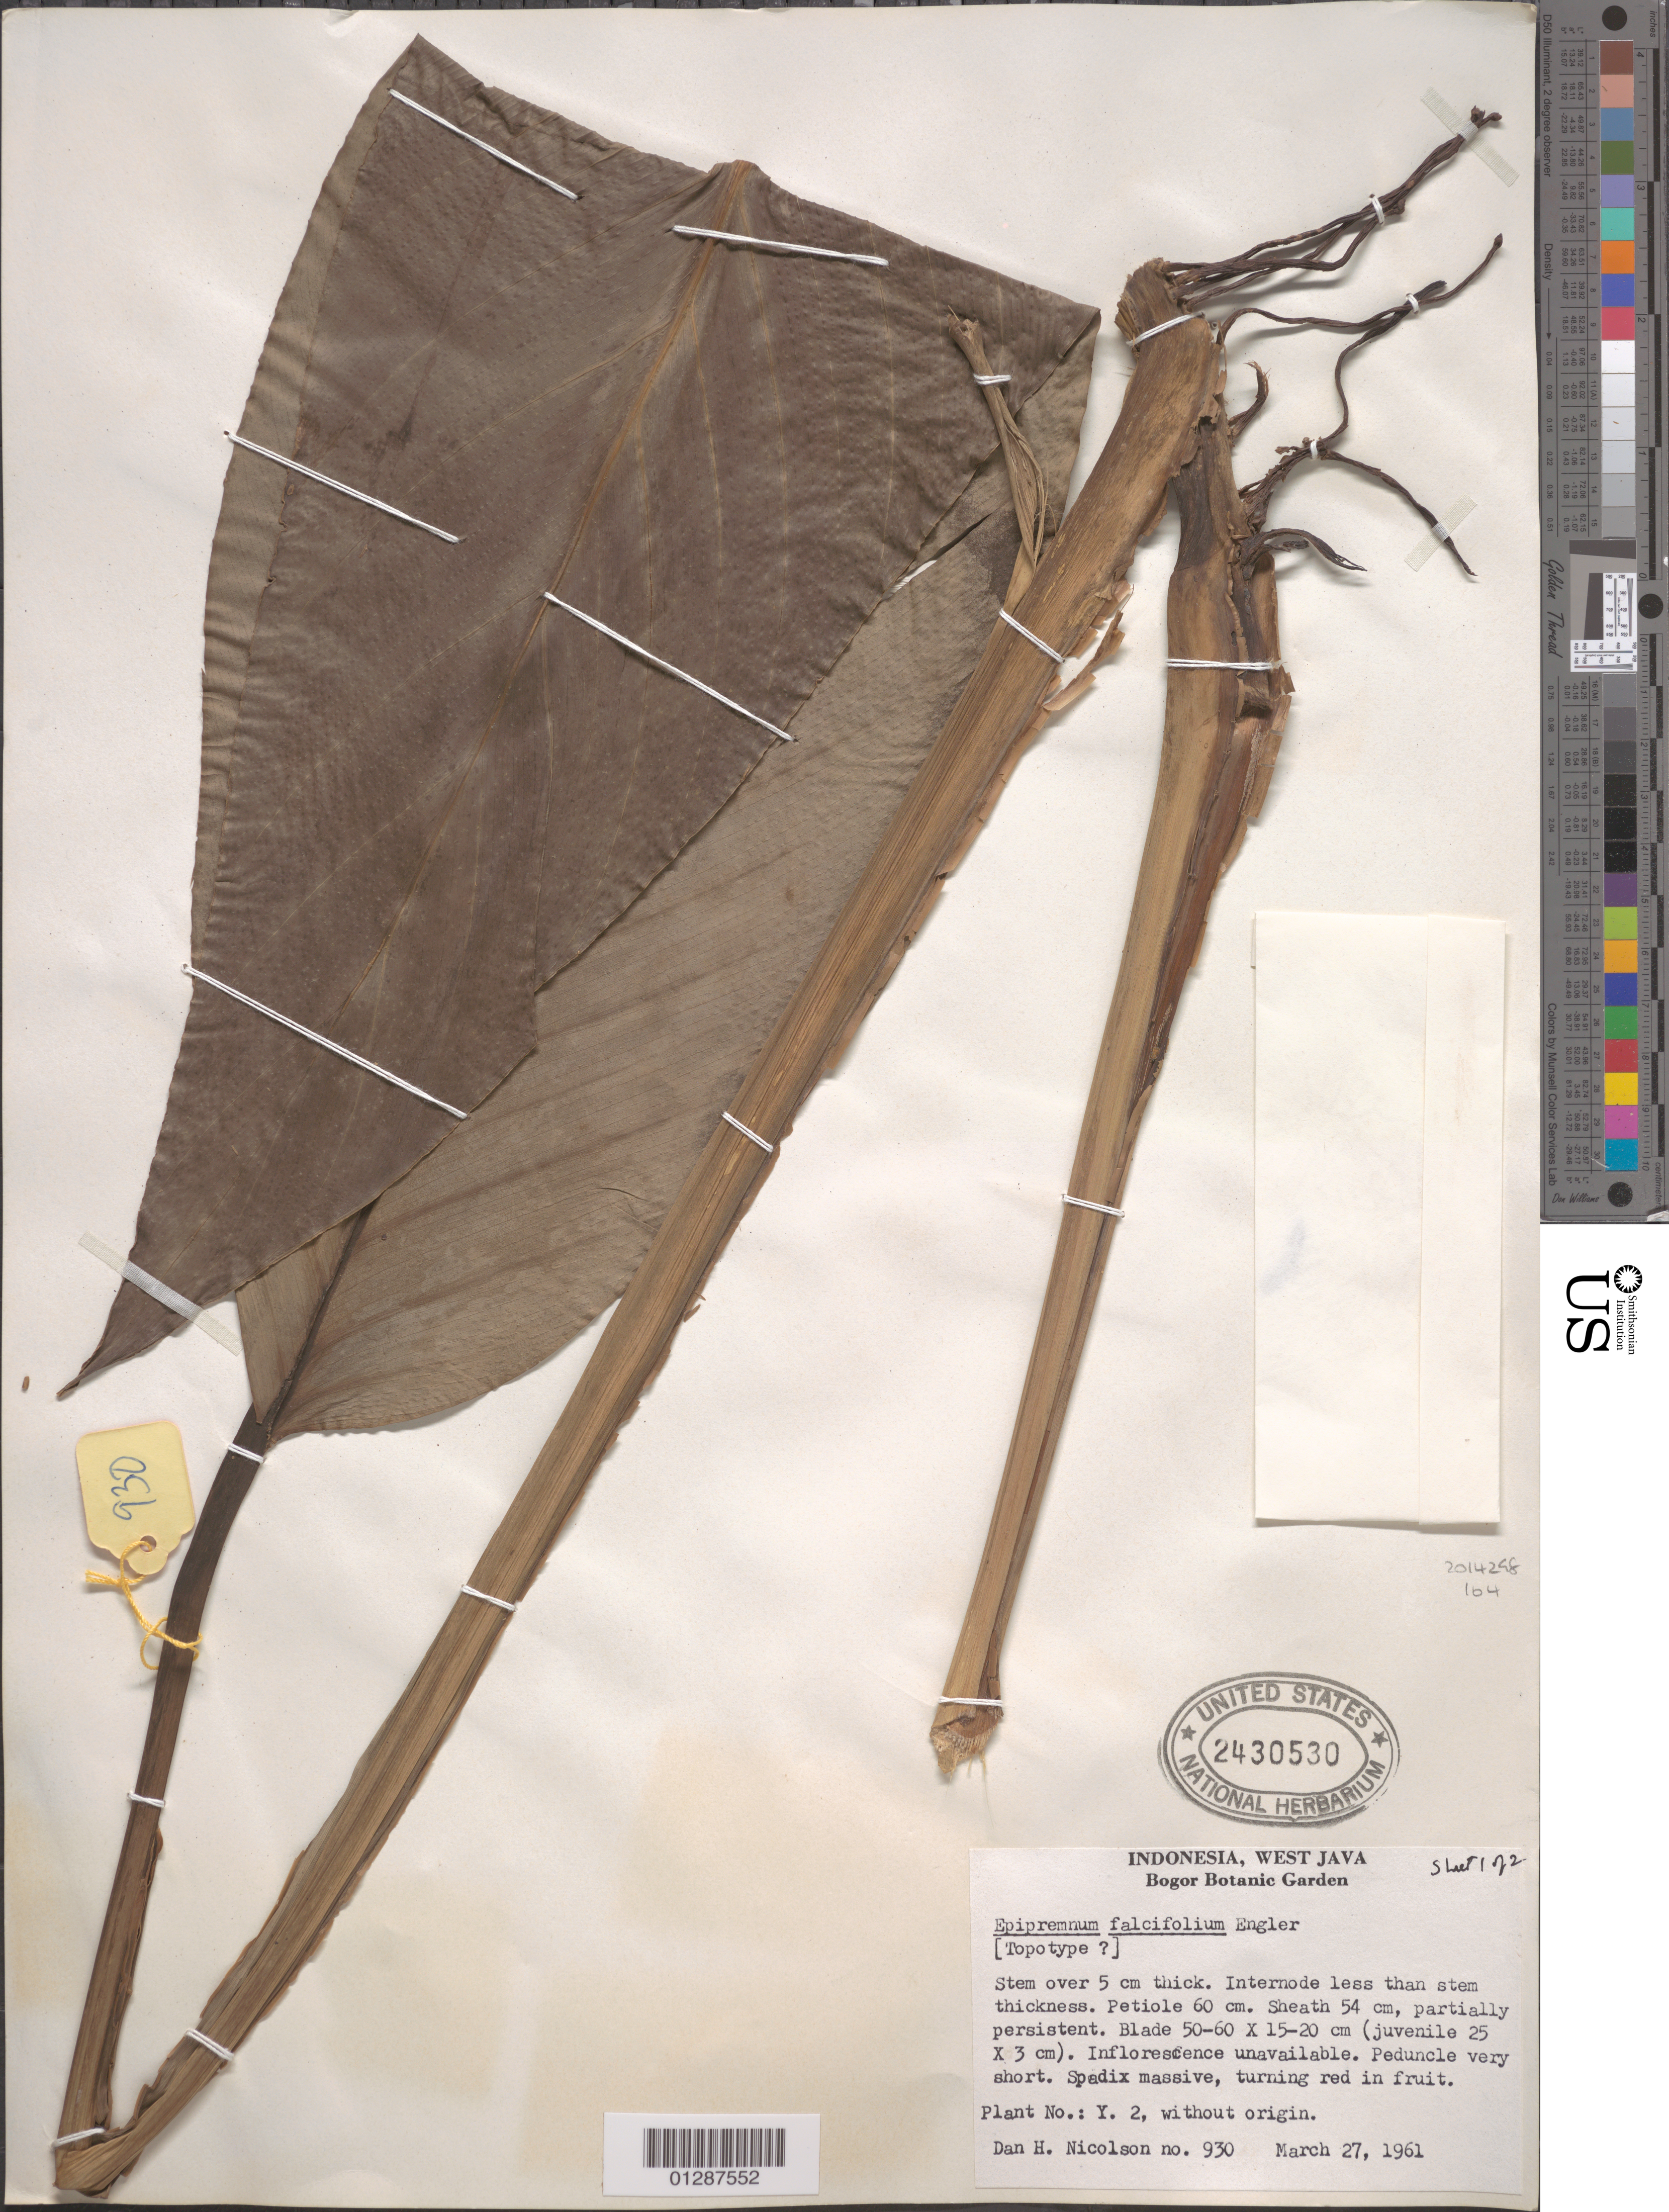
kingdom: Plantae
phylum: Tracheophyta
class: Liliopsida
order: Alismatales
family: Araceae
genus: Epipremnum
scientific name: Epipremnum falcifolium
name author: Engl.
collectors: D. H. Nicolson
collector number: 930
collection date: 1961-03-27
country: Indonesia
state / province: Java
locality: West Java. Bogor Botanic Garden.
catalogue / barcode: US 2430530